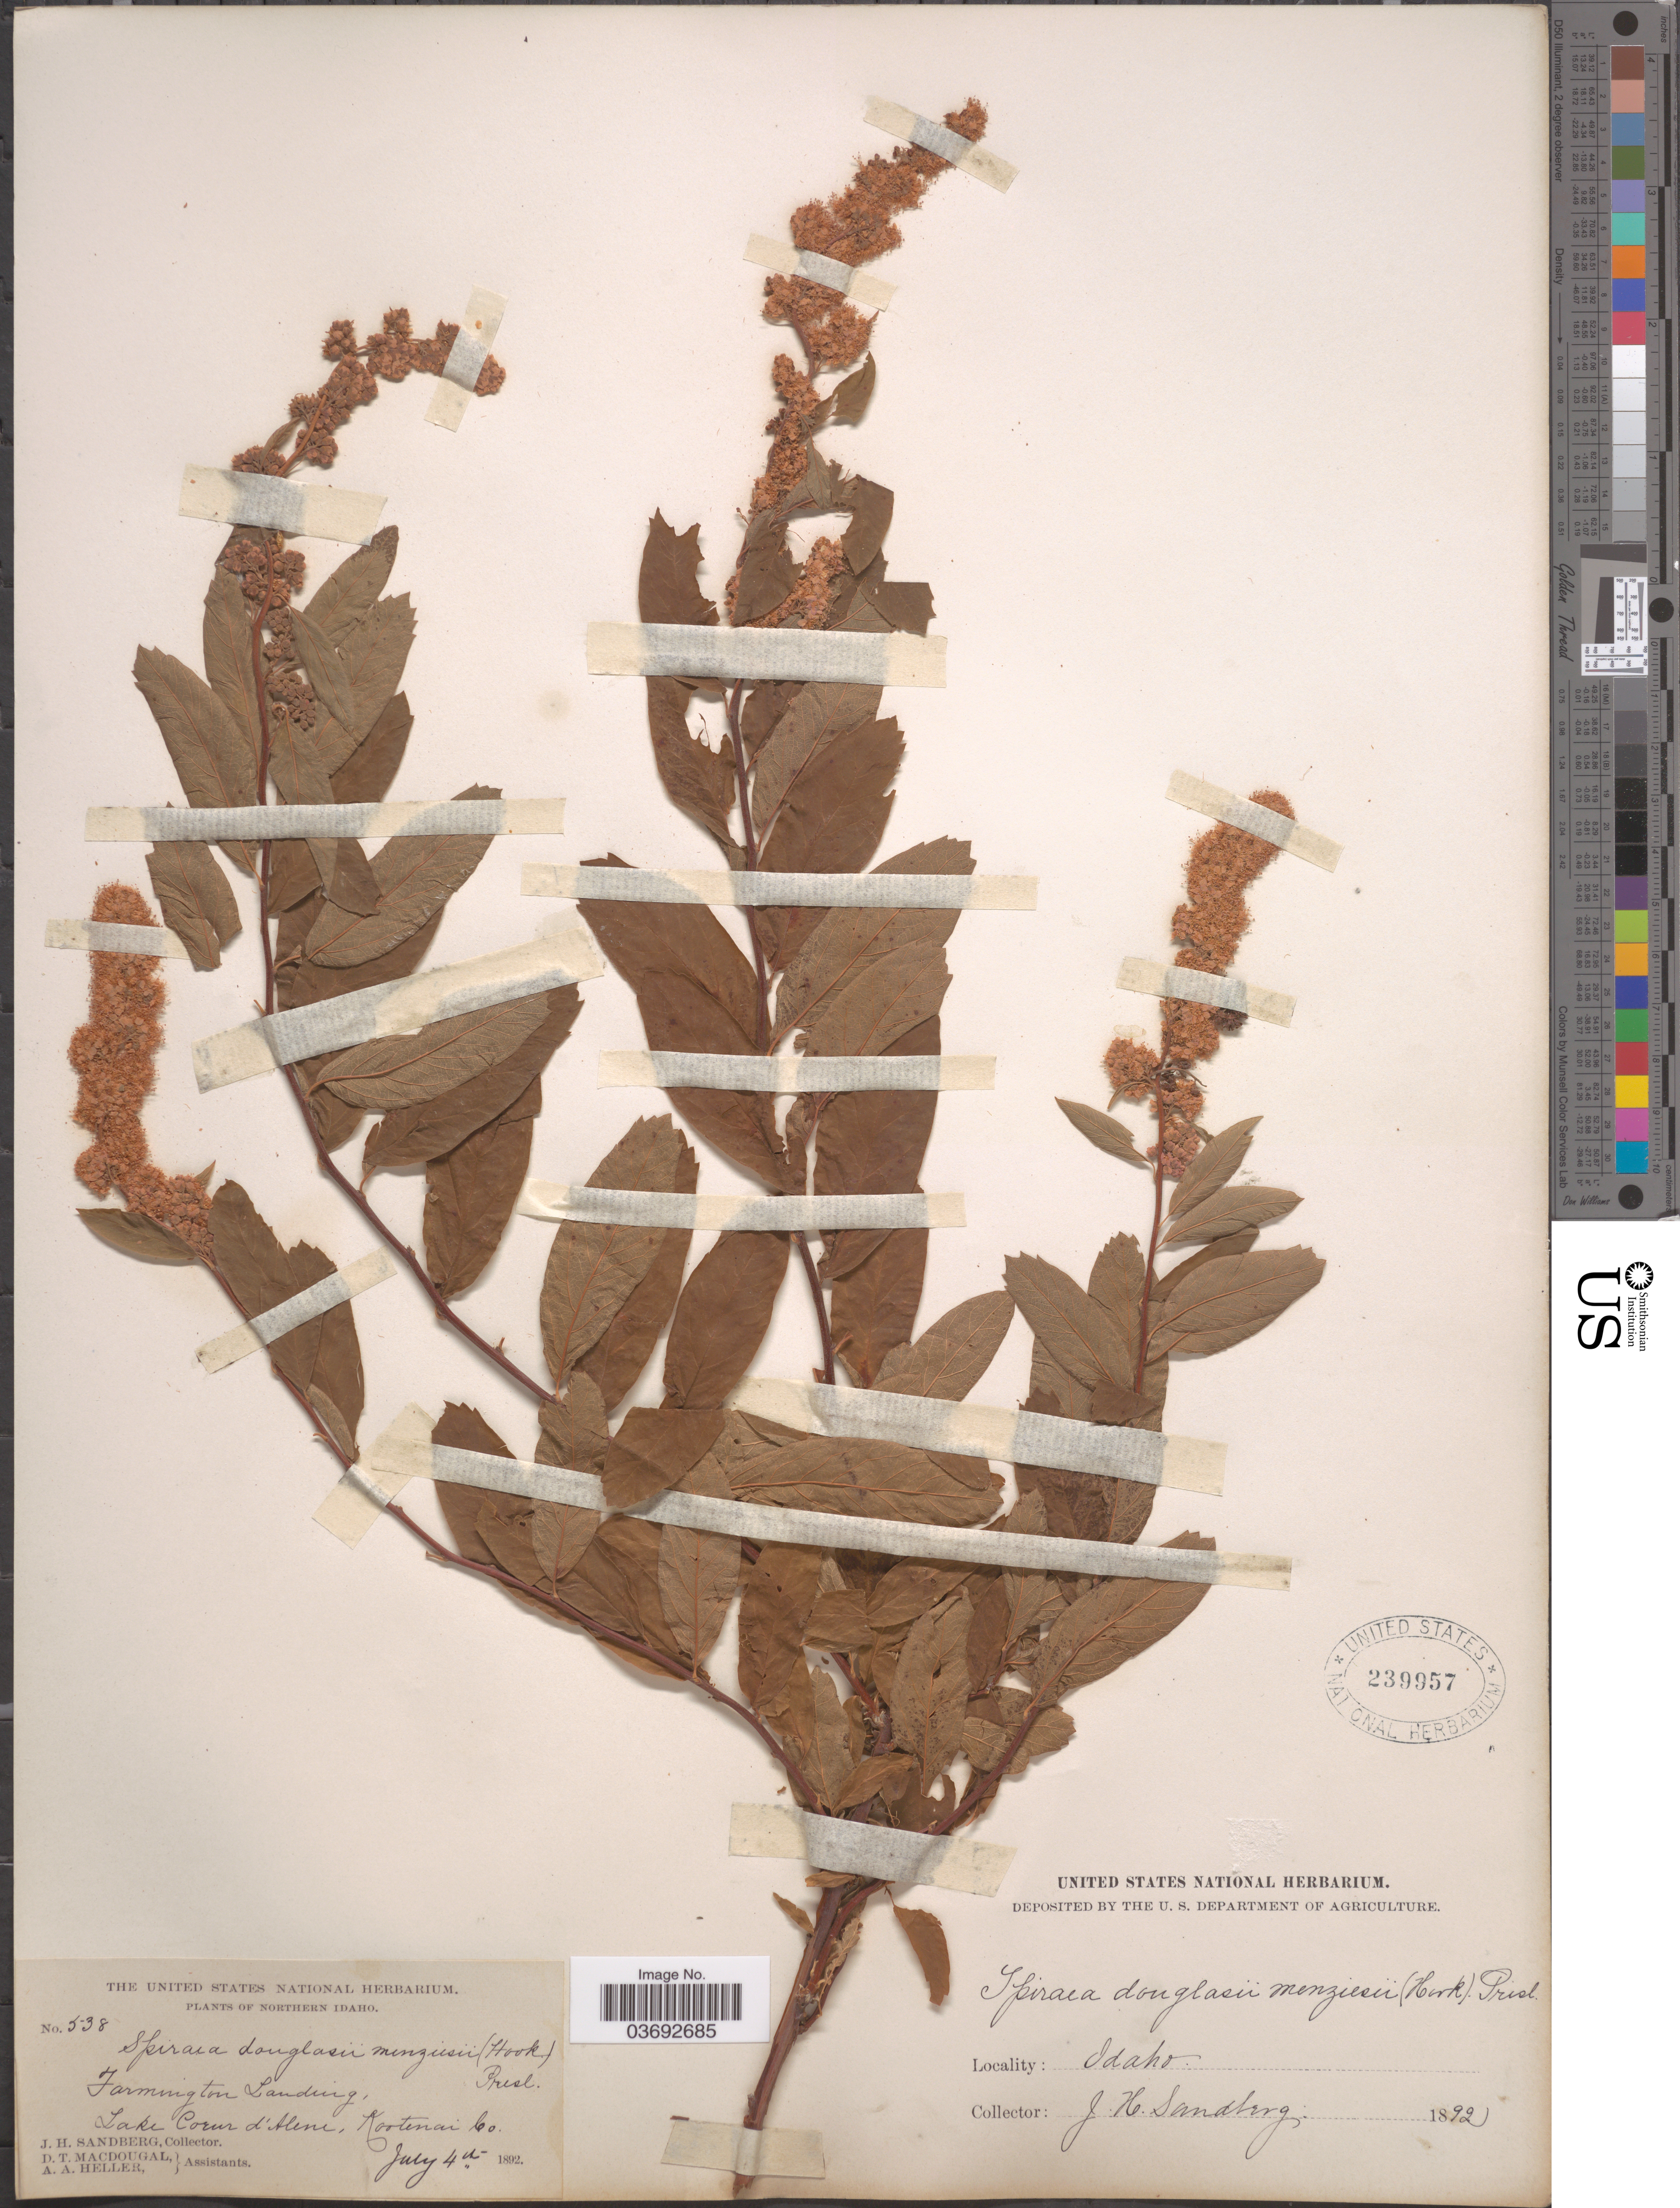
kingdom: Plantae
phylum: Tracheophyta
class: Magnoliopsida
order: Rosales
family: Rosaceae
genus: Spiraea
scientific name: Spiraea menziesii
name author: Hook.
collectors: J. H. Sandberg, D. T. MacDougal & A. A. Heller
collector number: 538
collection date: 1892-07-04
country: United States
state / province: Idaho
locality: Northern Idaho. Farmington Landing. Lake Coeur d'Alene. Kootenai Co.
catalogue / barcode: US 239957